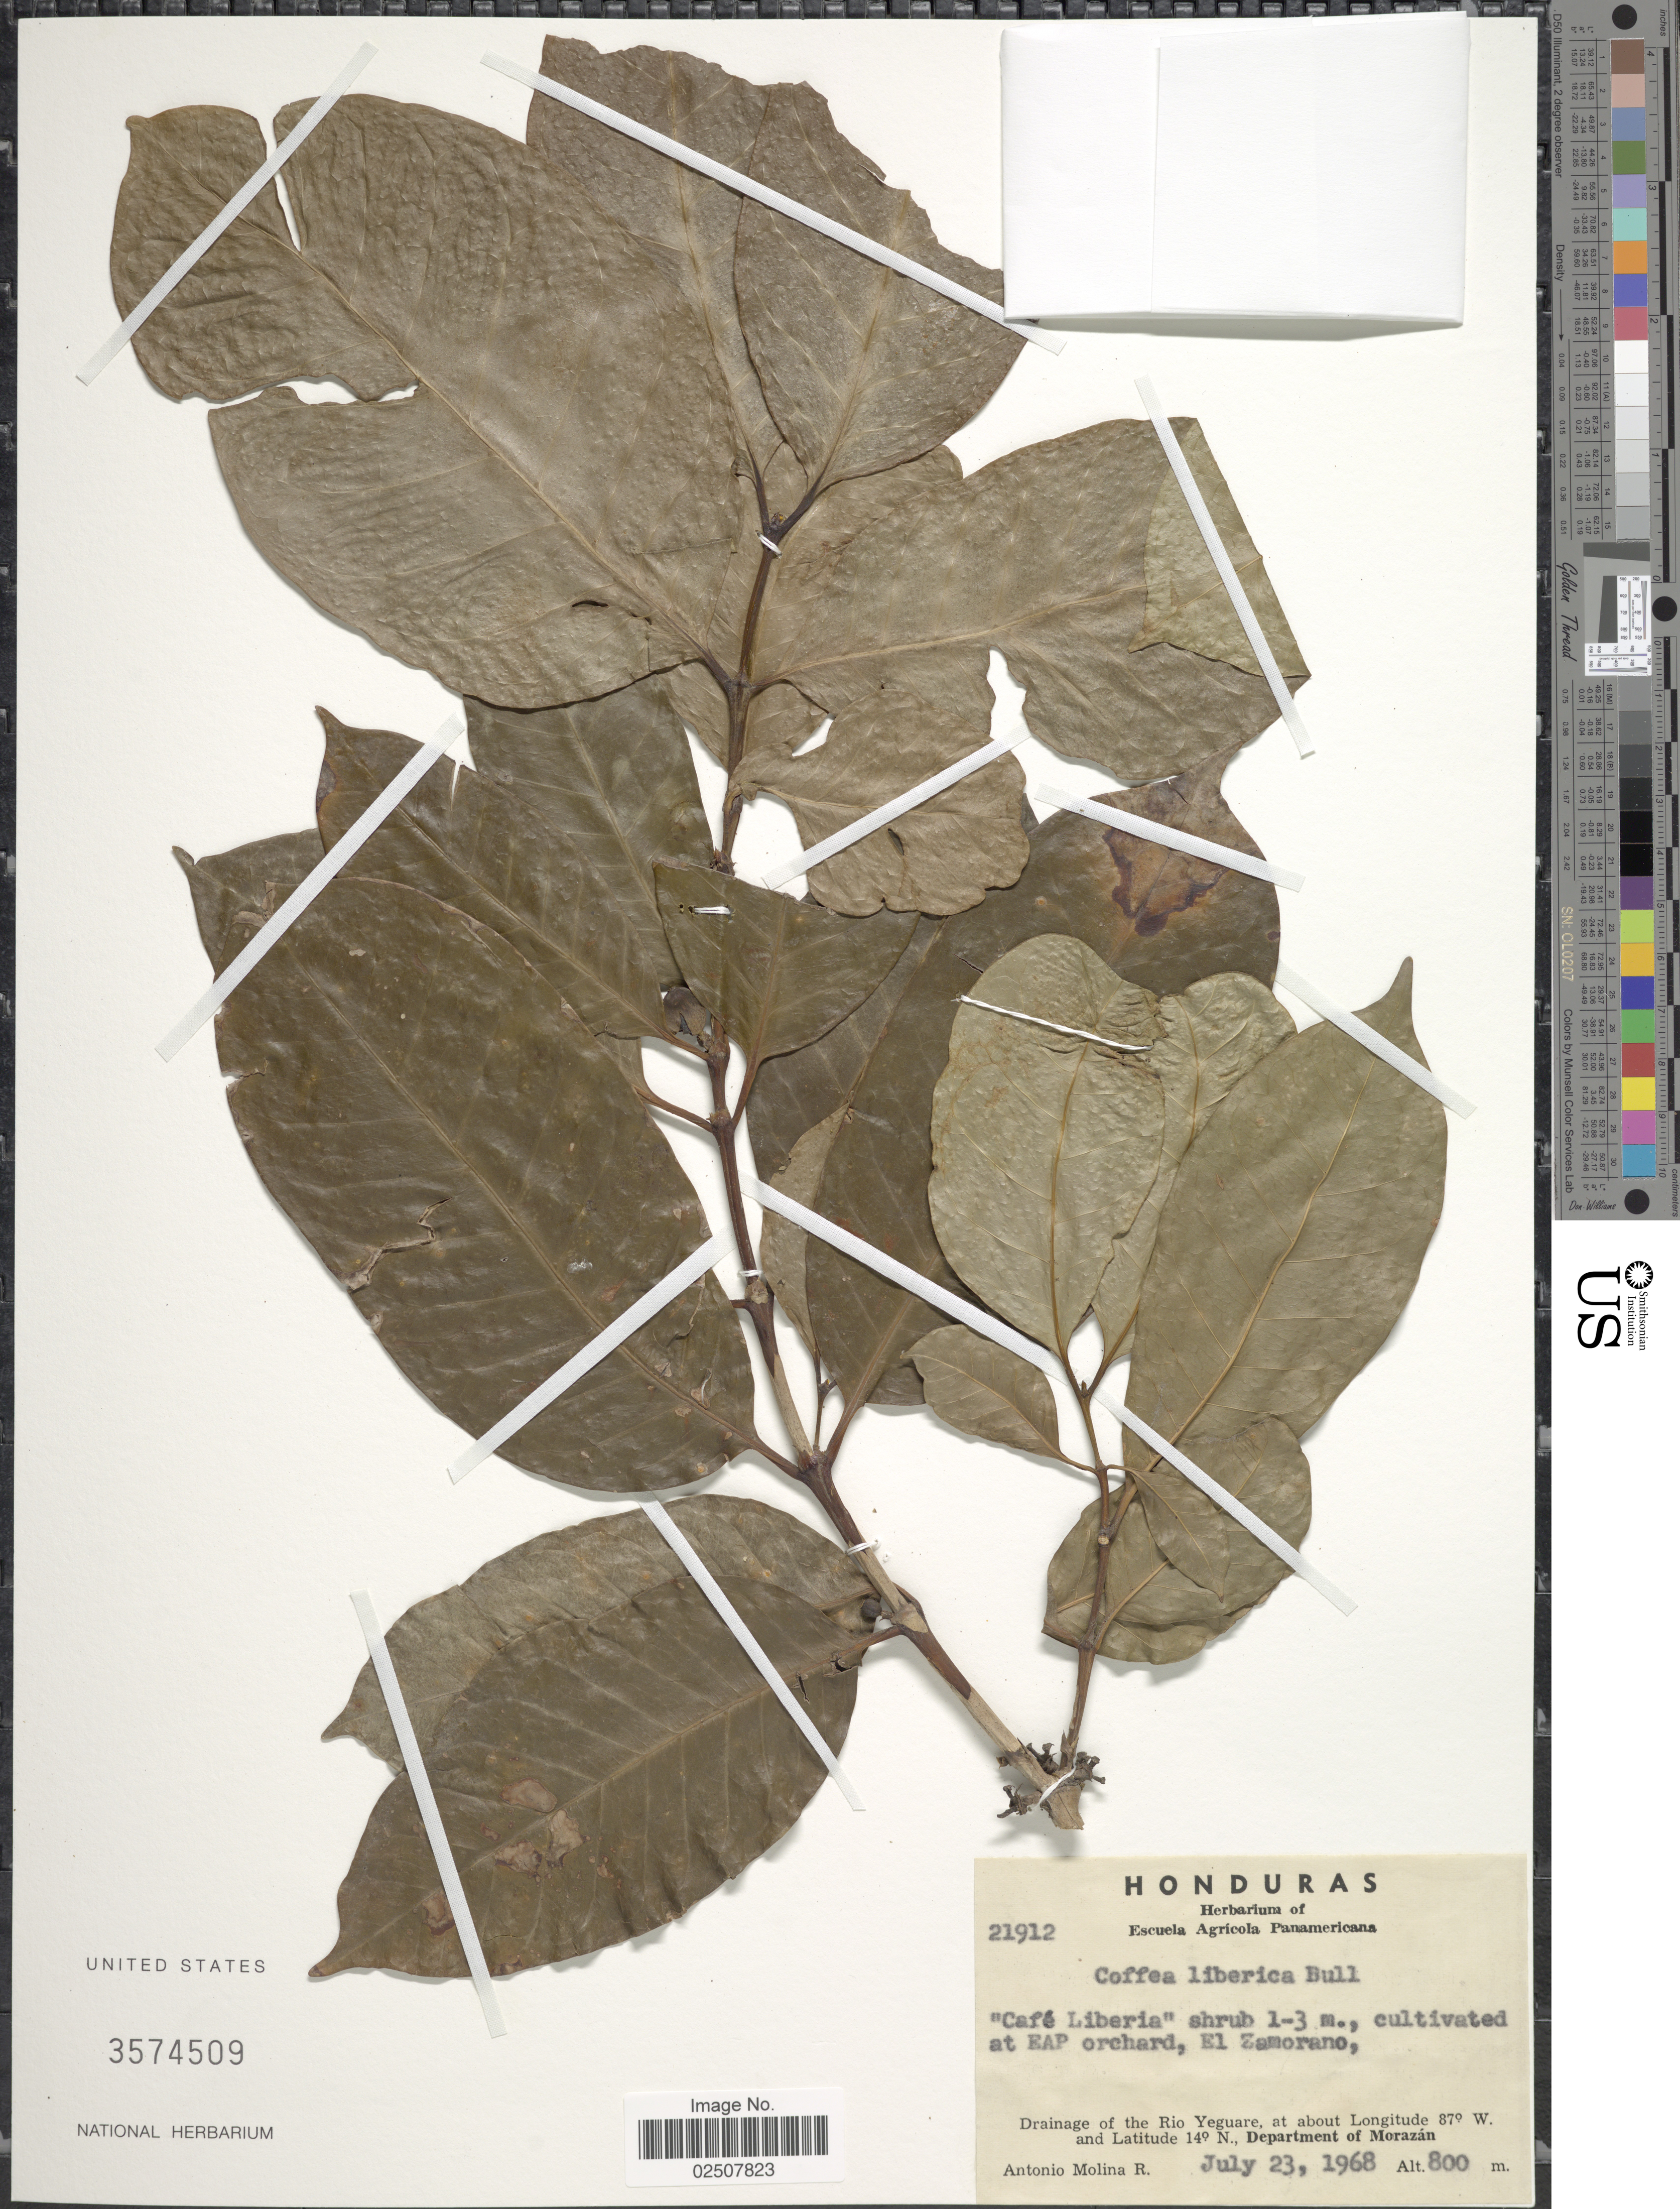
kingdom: Plantae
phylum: Tracheophyta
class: Magnoliopsida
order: Gentianales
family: Rubiaceae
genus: Coffea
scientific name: Coffea canephora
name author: Pierre ex A. Cunn.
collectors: A. Molina R.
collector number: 21912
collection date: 1968-07-23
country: Honduras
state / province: Fco. Morazán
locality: At EAP orchard, El Zamorano, Drainage of the Rio Yeguare, Department of Morazán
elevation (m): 800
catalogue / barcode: US 3574509